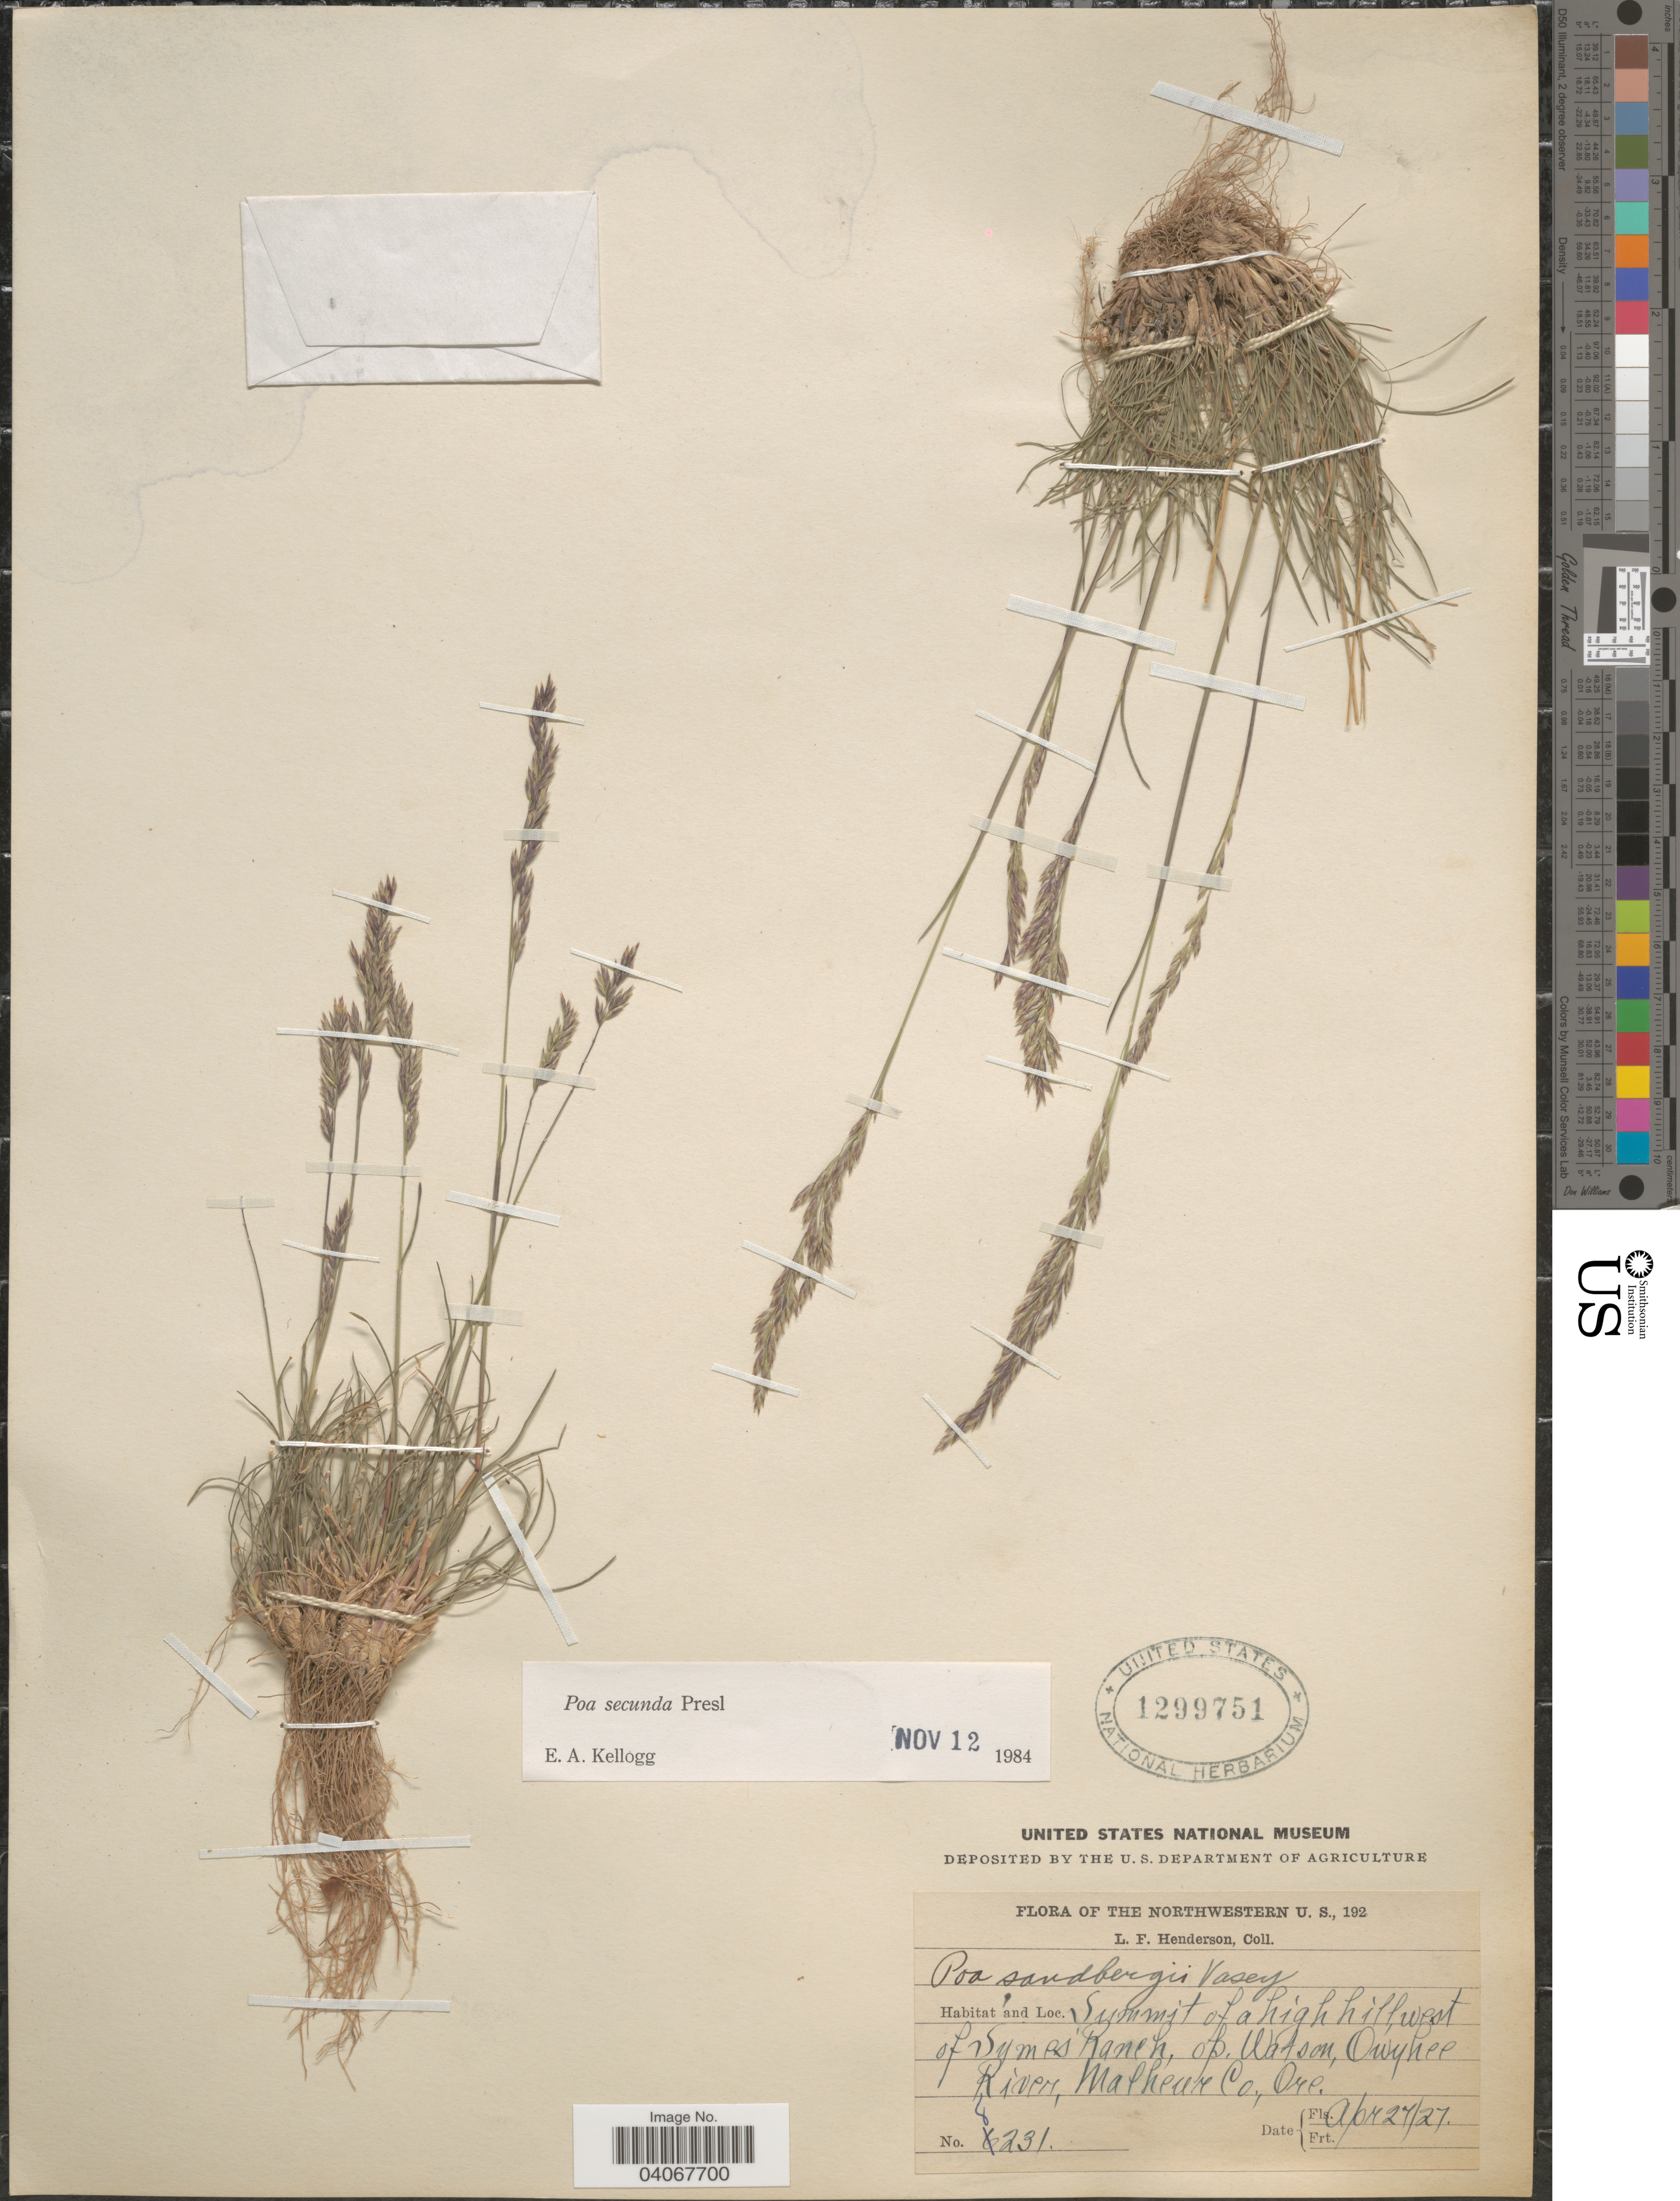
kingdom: Plantae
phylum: Tracheophyta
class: Liliopsida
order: Poales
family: Poaceae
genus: Poa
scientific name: Poa secunda subsp. secunda var. secunda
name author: J. Presl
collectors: L. Henderson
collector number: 8231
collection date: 1927-04-27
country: United States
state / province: Oregon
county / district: Malheur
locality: Summit of a high hill, west of Symes Ranch, of Watson, Owyhee River, Malheur Co.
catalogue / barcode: US 1299751